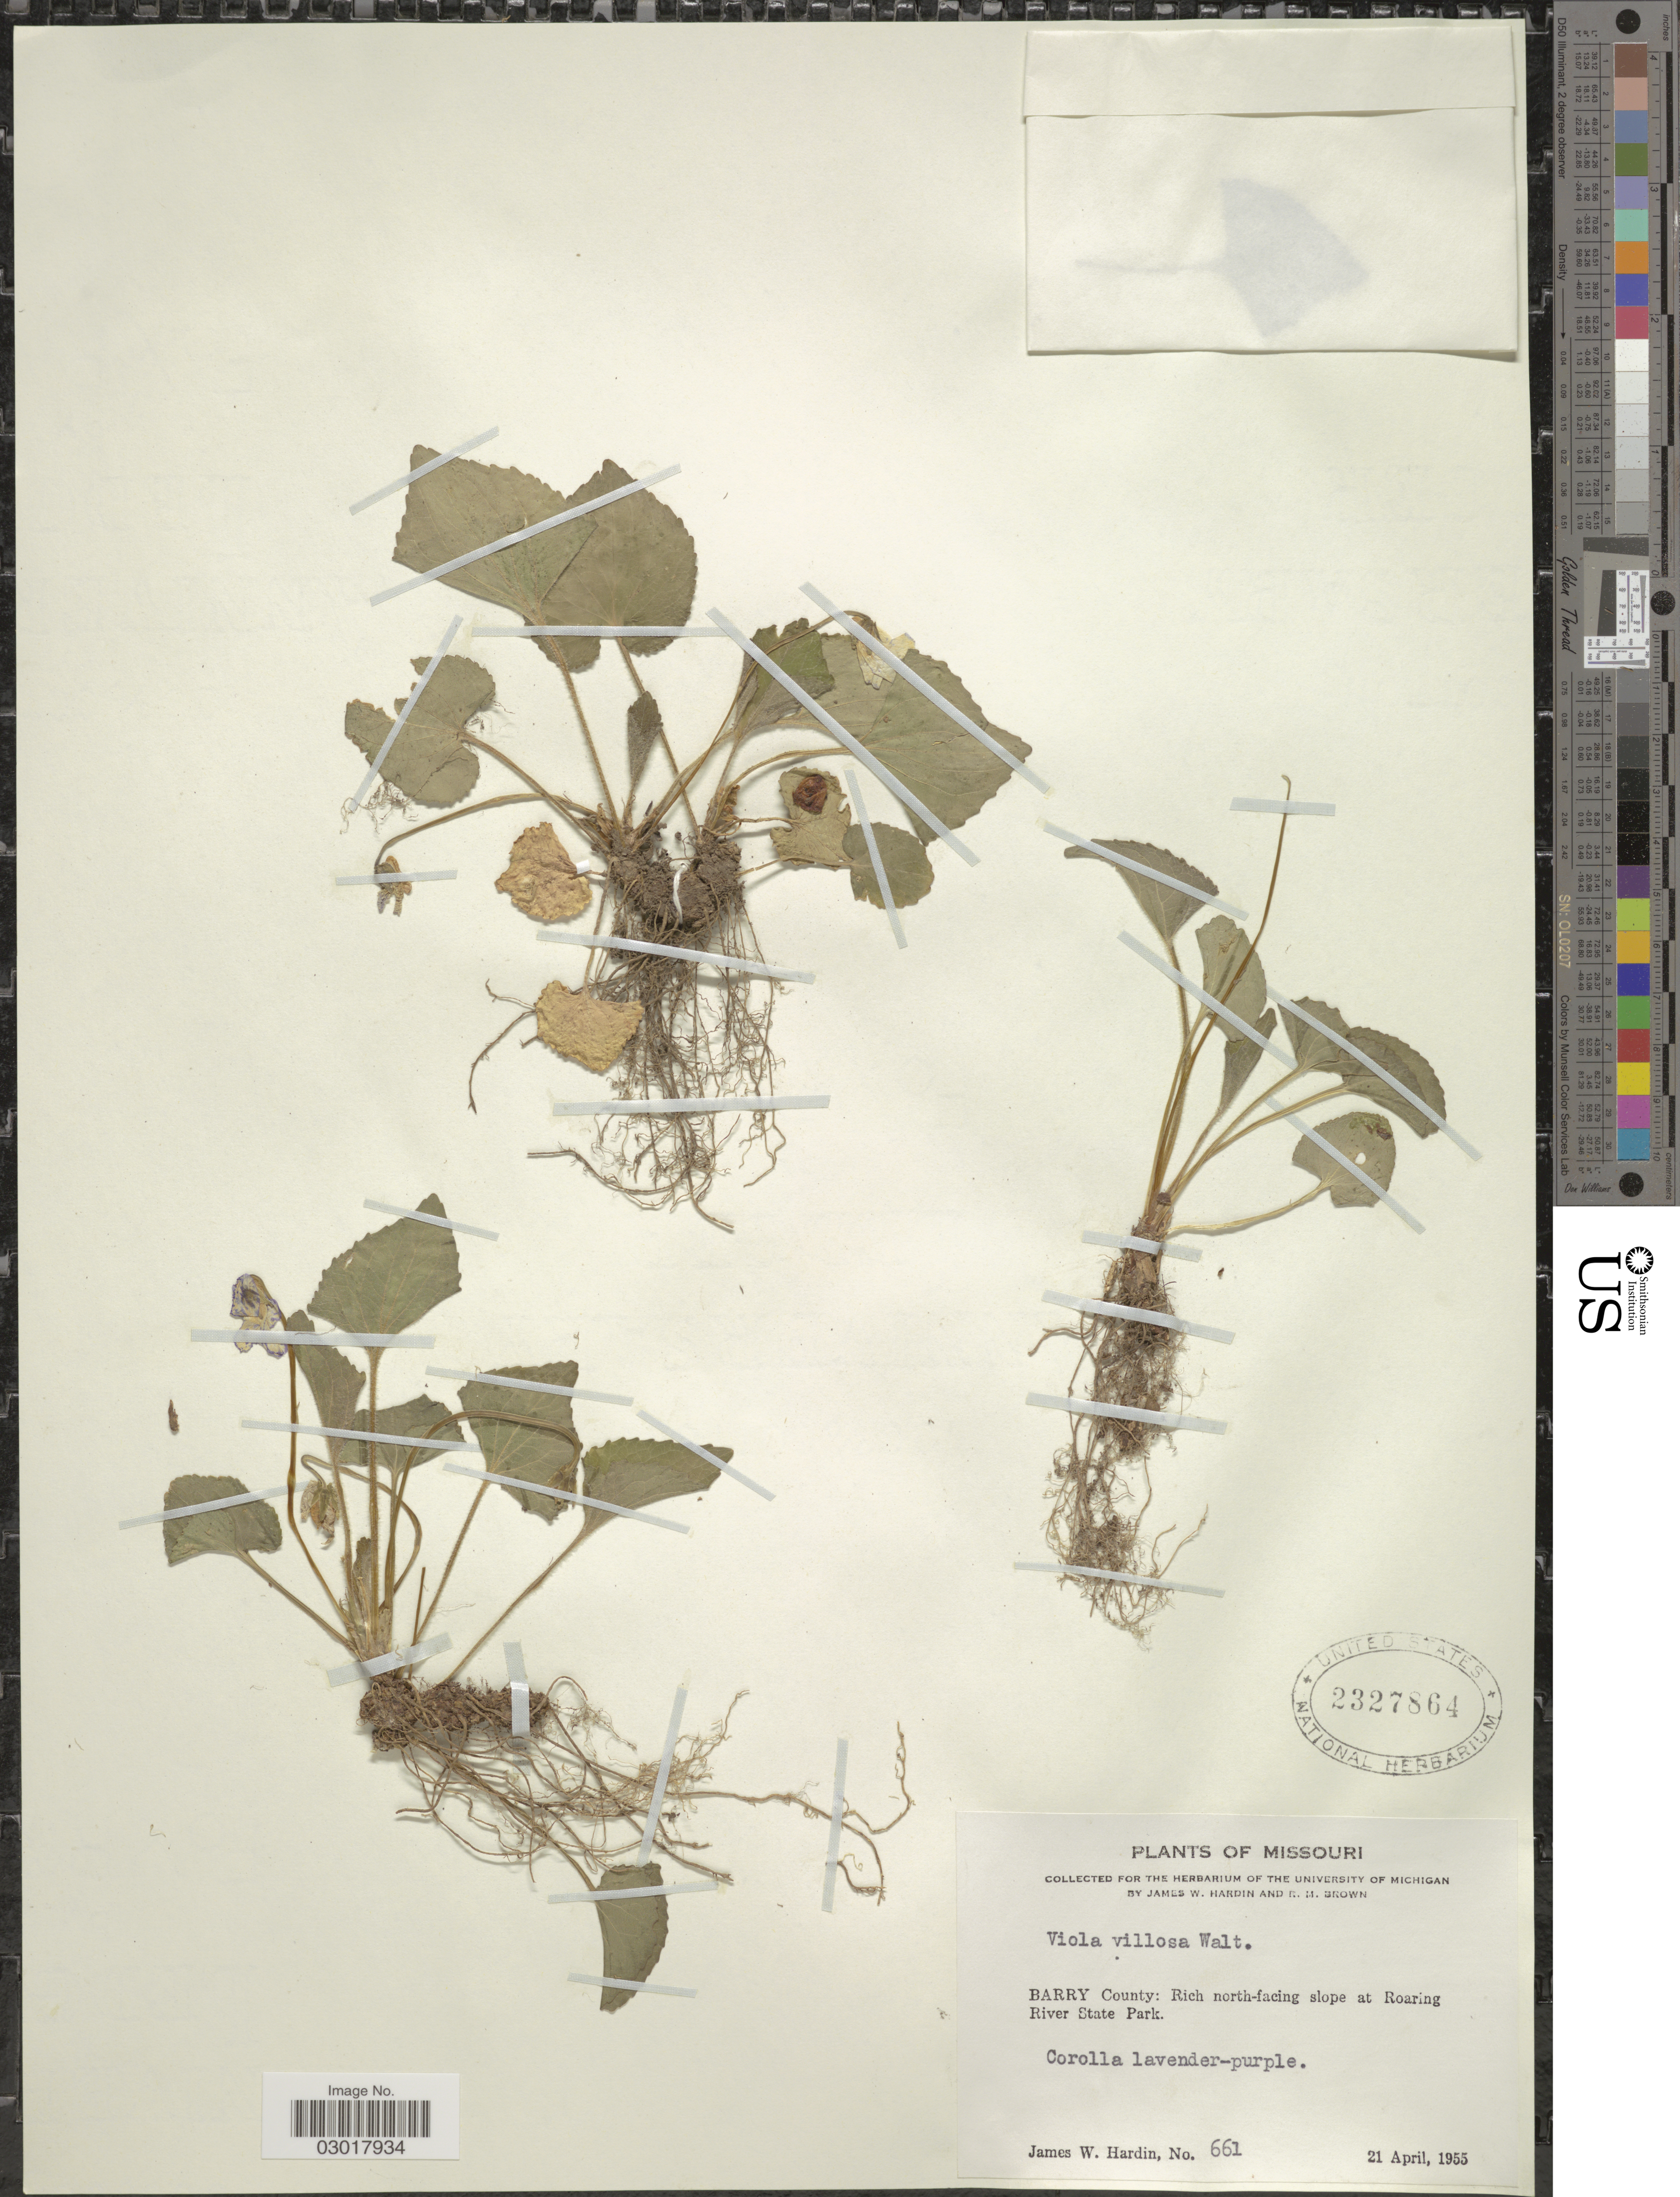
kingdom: Plantae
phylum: Tracheophyta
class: Magnoliopsida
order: Malpighiales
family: Violaceae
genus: Viola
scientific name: Viola villosa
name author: Walter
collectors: J. W. Hardin & R. Brown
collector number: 661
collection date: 1955-04-21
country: United States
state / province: Missouri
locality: Barry County: Rich north-facing slope at Roaring River State Park.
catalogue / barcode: US 2327864